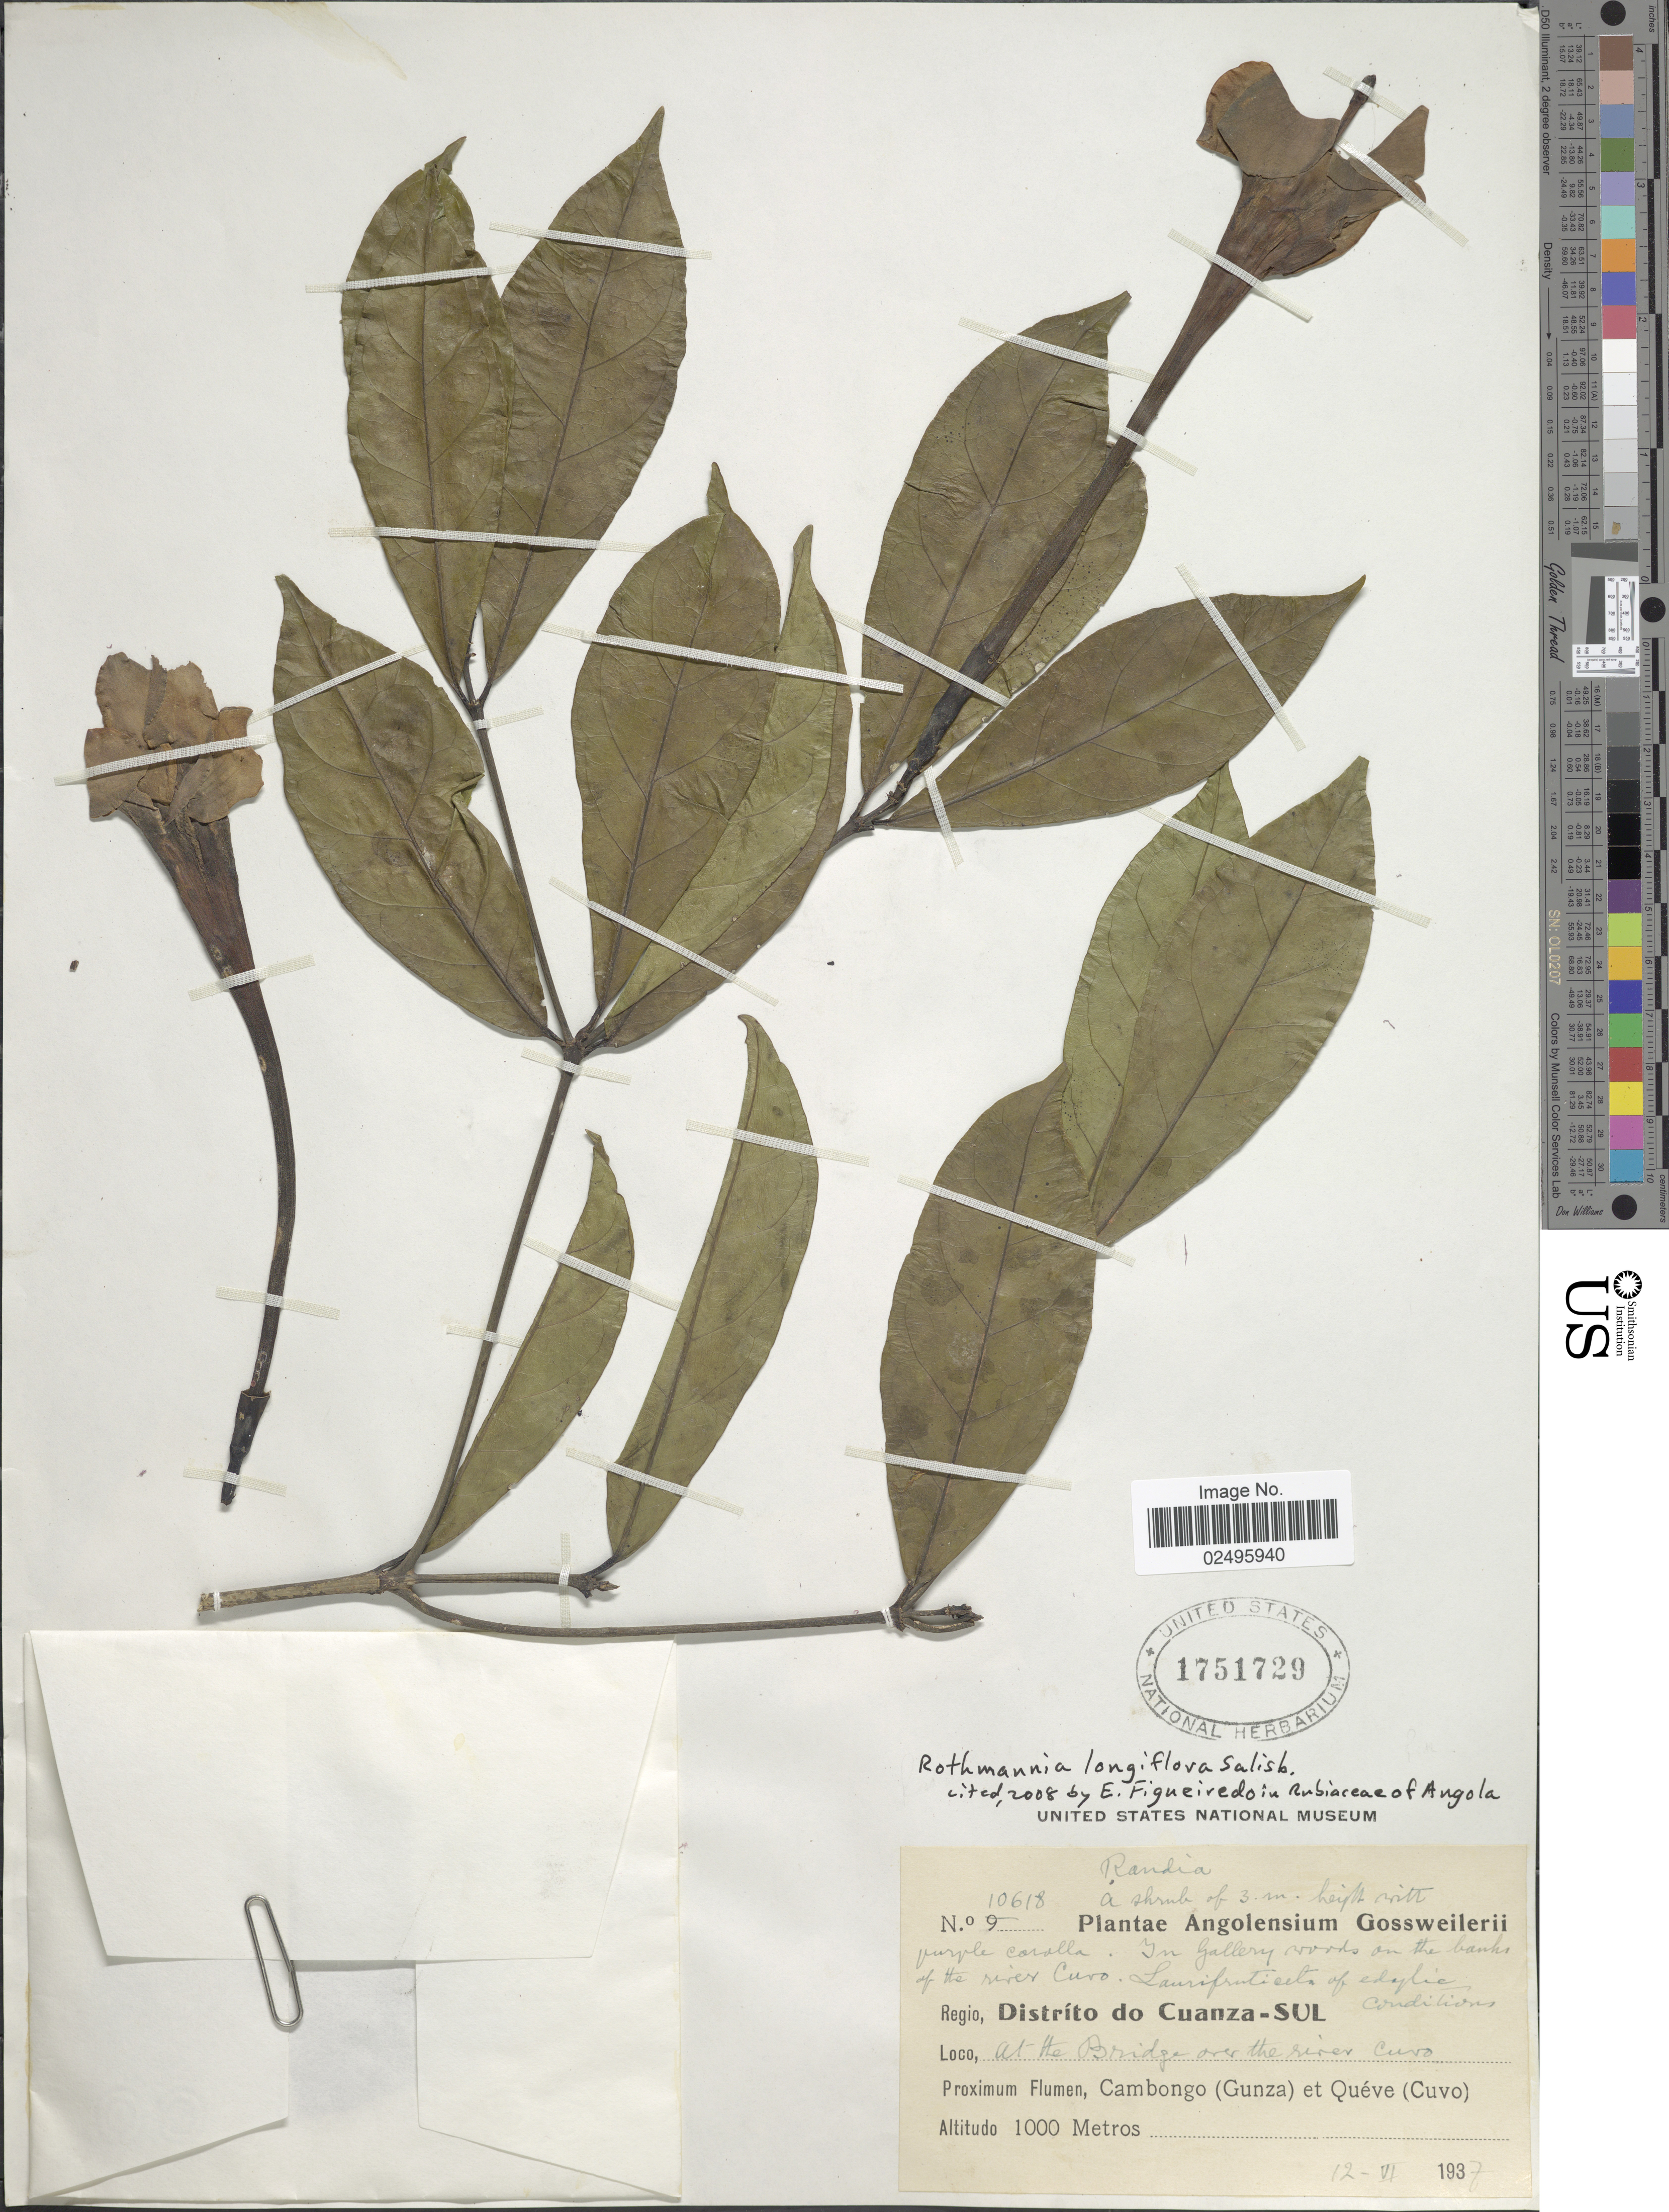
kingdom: Plantae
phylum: Tracheophyta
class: Magnoliopsida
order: Gentianales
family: Rubiaceae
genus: Rothmannia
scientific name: Rothmannia longiflora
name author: Salisb.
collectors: -. Gossweiler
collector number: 10618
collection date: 1937-06-12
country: Angola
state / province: Cuanza Sul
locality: At the Bridge over the river Cuvo. Cambongo (Gunza) et Queve (Cuvo)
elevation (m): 1000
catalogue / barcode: US 1751729